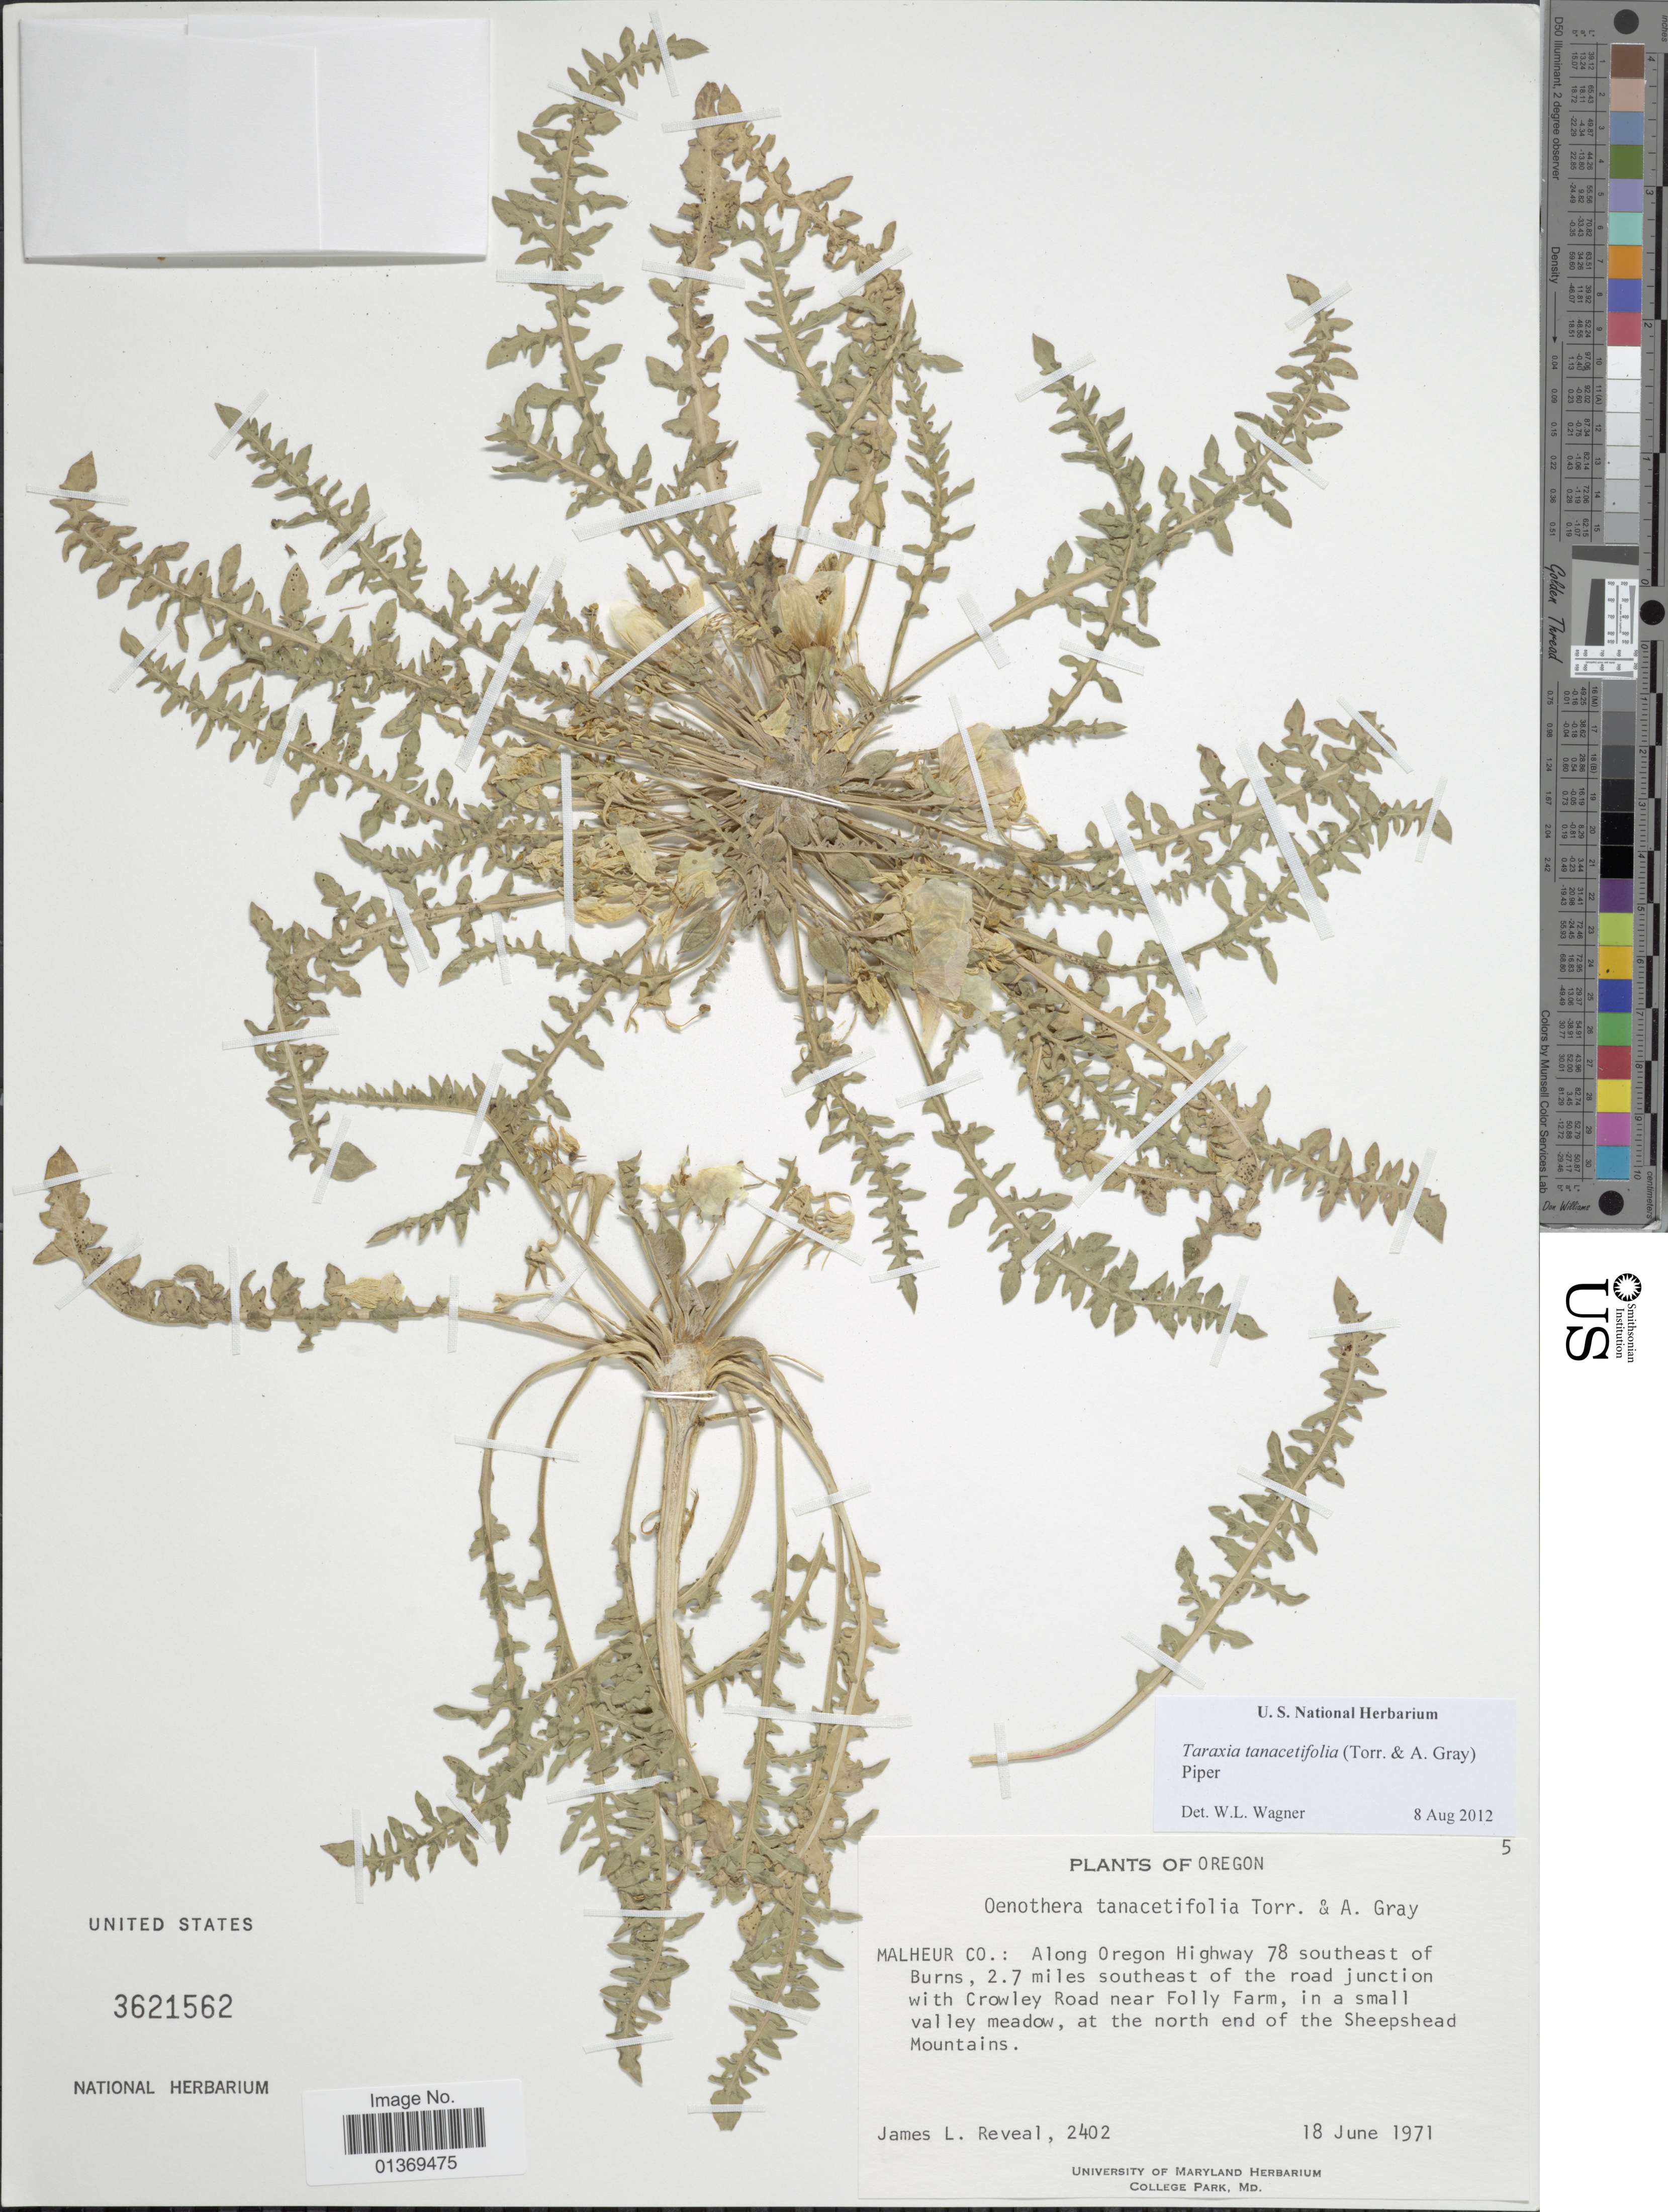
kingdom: Plantae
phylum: Tracheophyta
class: Magnoliopsida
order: Myrtales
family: Onagraceae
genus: Taraxia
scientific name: Taraxia tanacetifolia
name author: (Torr. & A. Gray) Piper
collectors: J. L. Reveal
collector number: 2402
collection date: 1971-06-18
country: United States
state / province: Oregon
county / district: Malheur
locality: Malheur Co.: Along Oregon Highway 78 southeast of Burns, 2.7 miles southeast of the road junction with Crowley Road near Folly Farm, in a small valley meadow, at the north end of the Sheepshead Mountains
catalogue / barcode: US 3621562